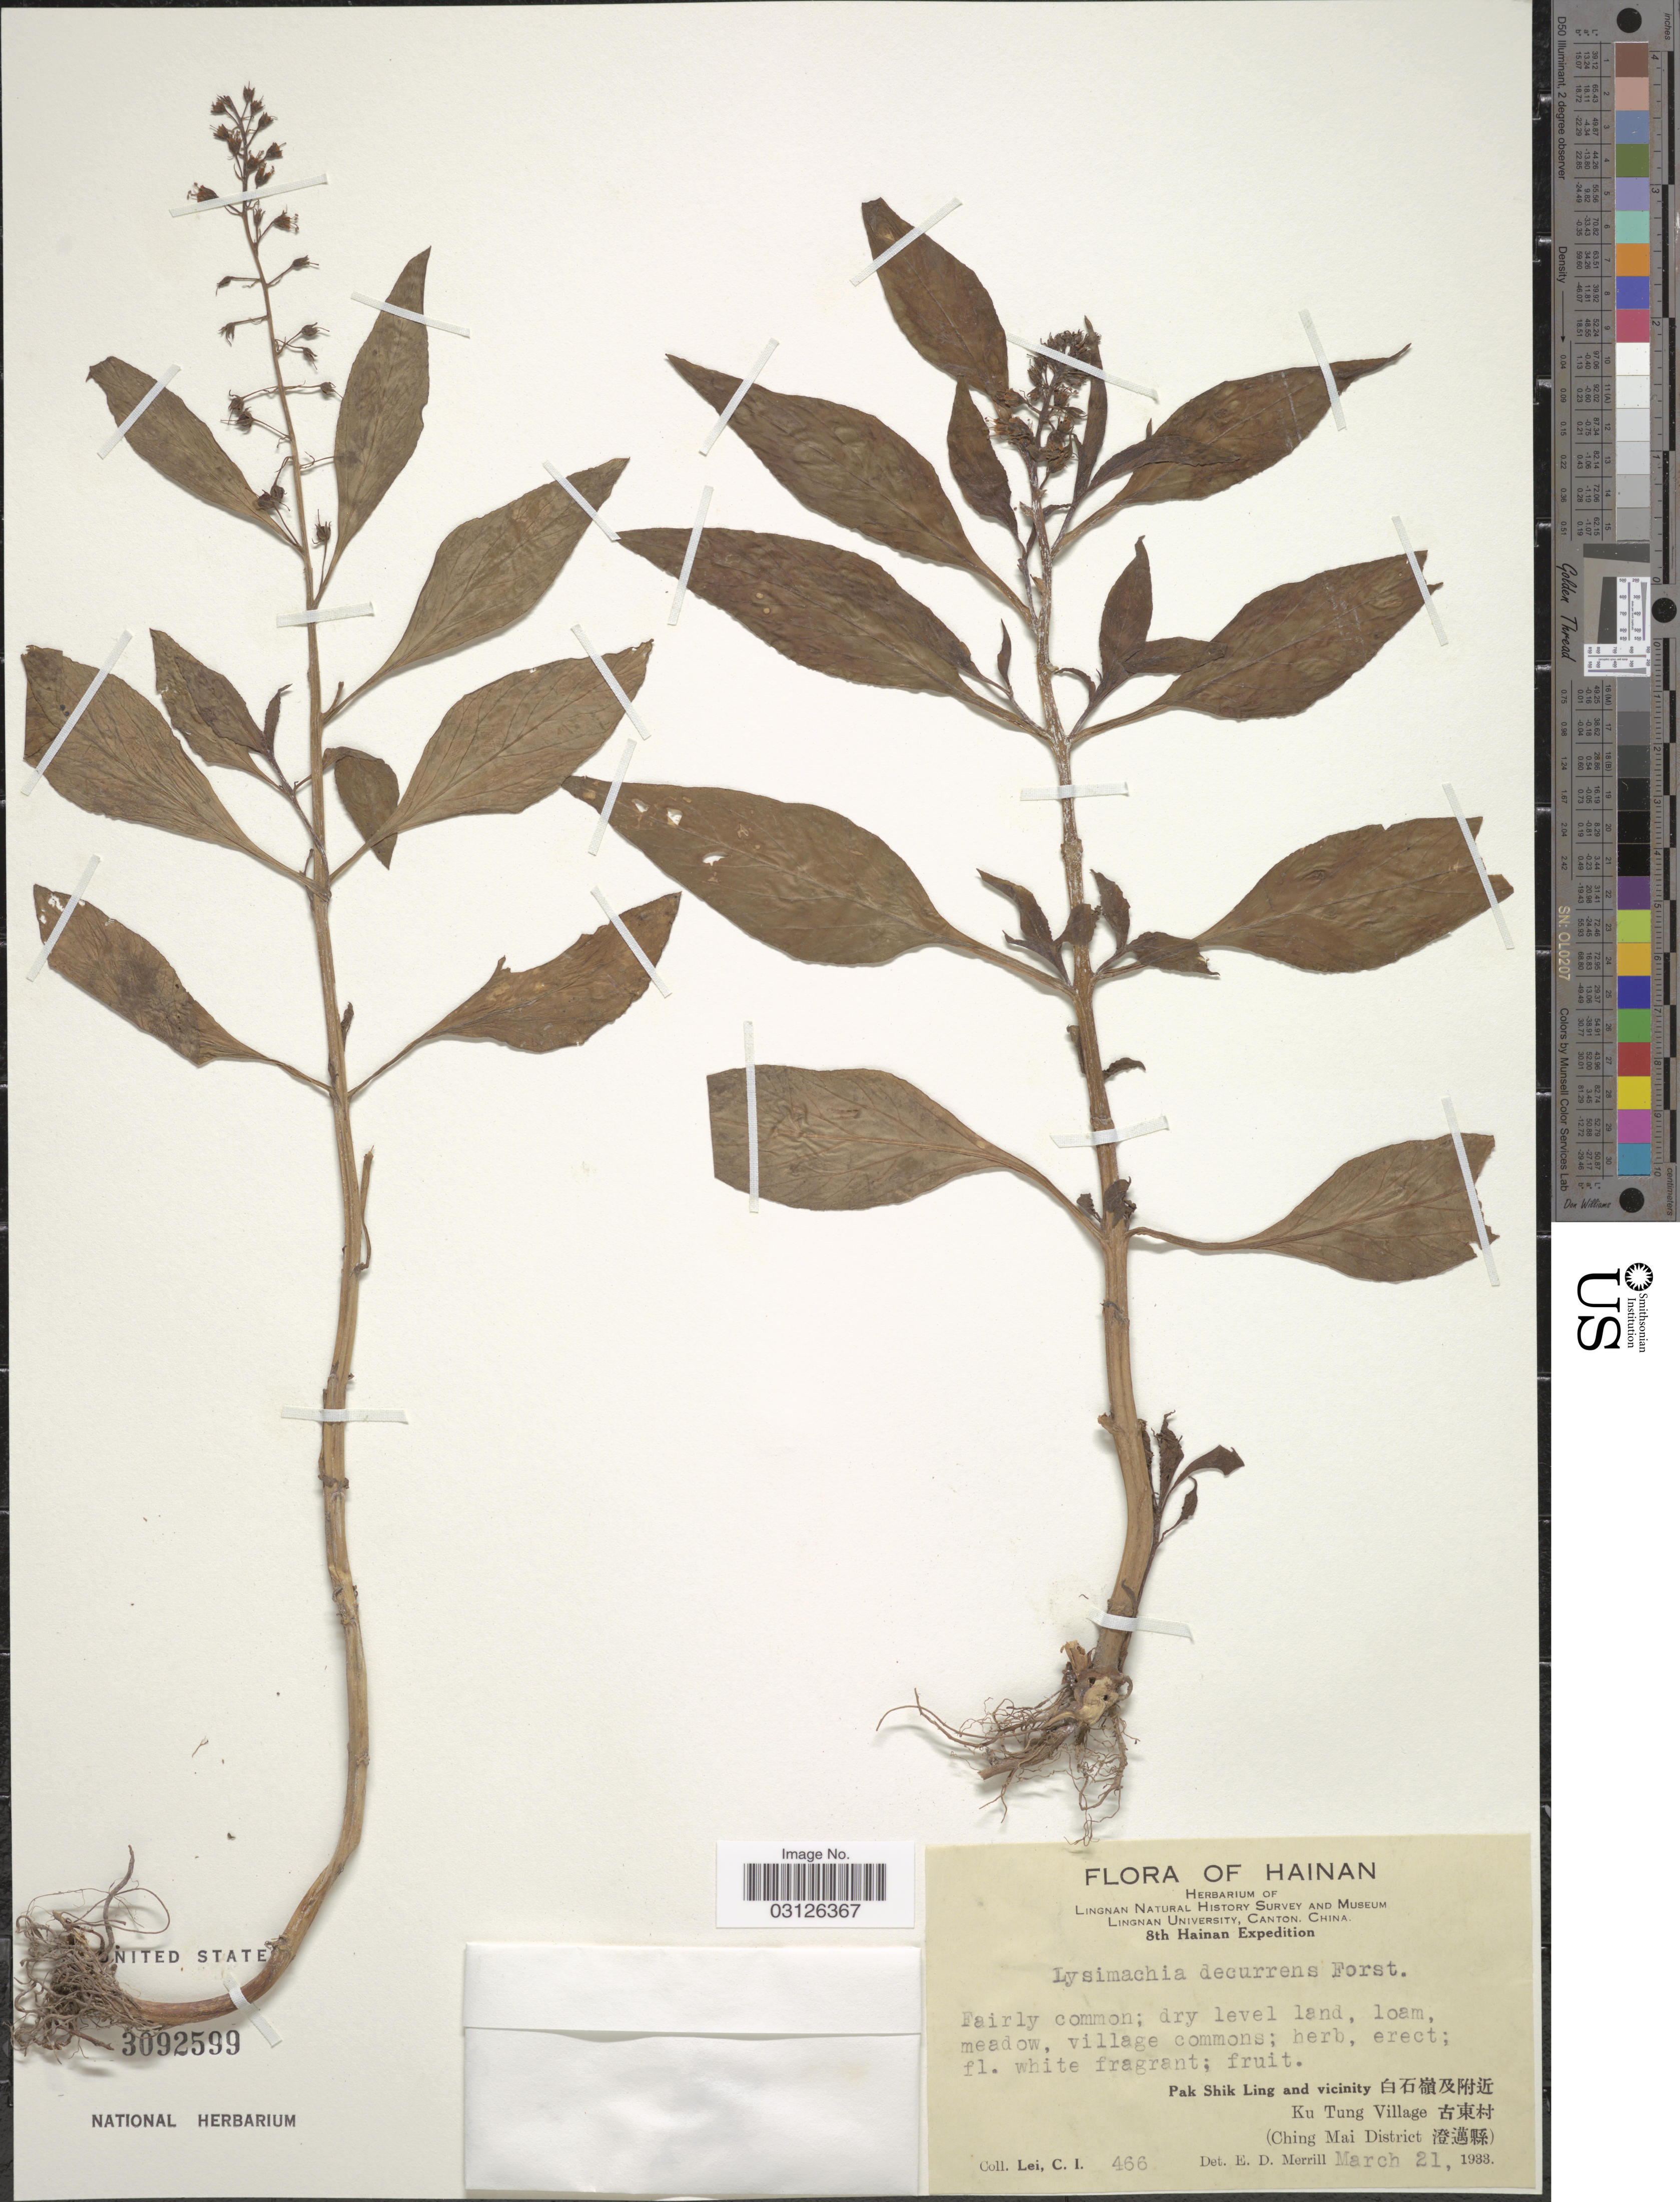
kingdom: Plantae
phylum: Tracheophyta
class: Magnoliopsida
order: Ericales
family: Primulaceae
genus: Lysimachia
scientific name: Lysimachia decurrens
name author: G. Forst.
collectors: C. I. Lei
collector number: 466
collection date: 1933-03-21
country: China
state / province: Hainan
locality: Pak Shik Ling and vicinity. Ku Tung Village (Ching Mai District).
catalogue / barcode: US 3092599